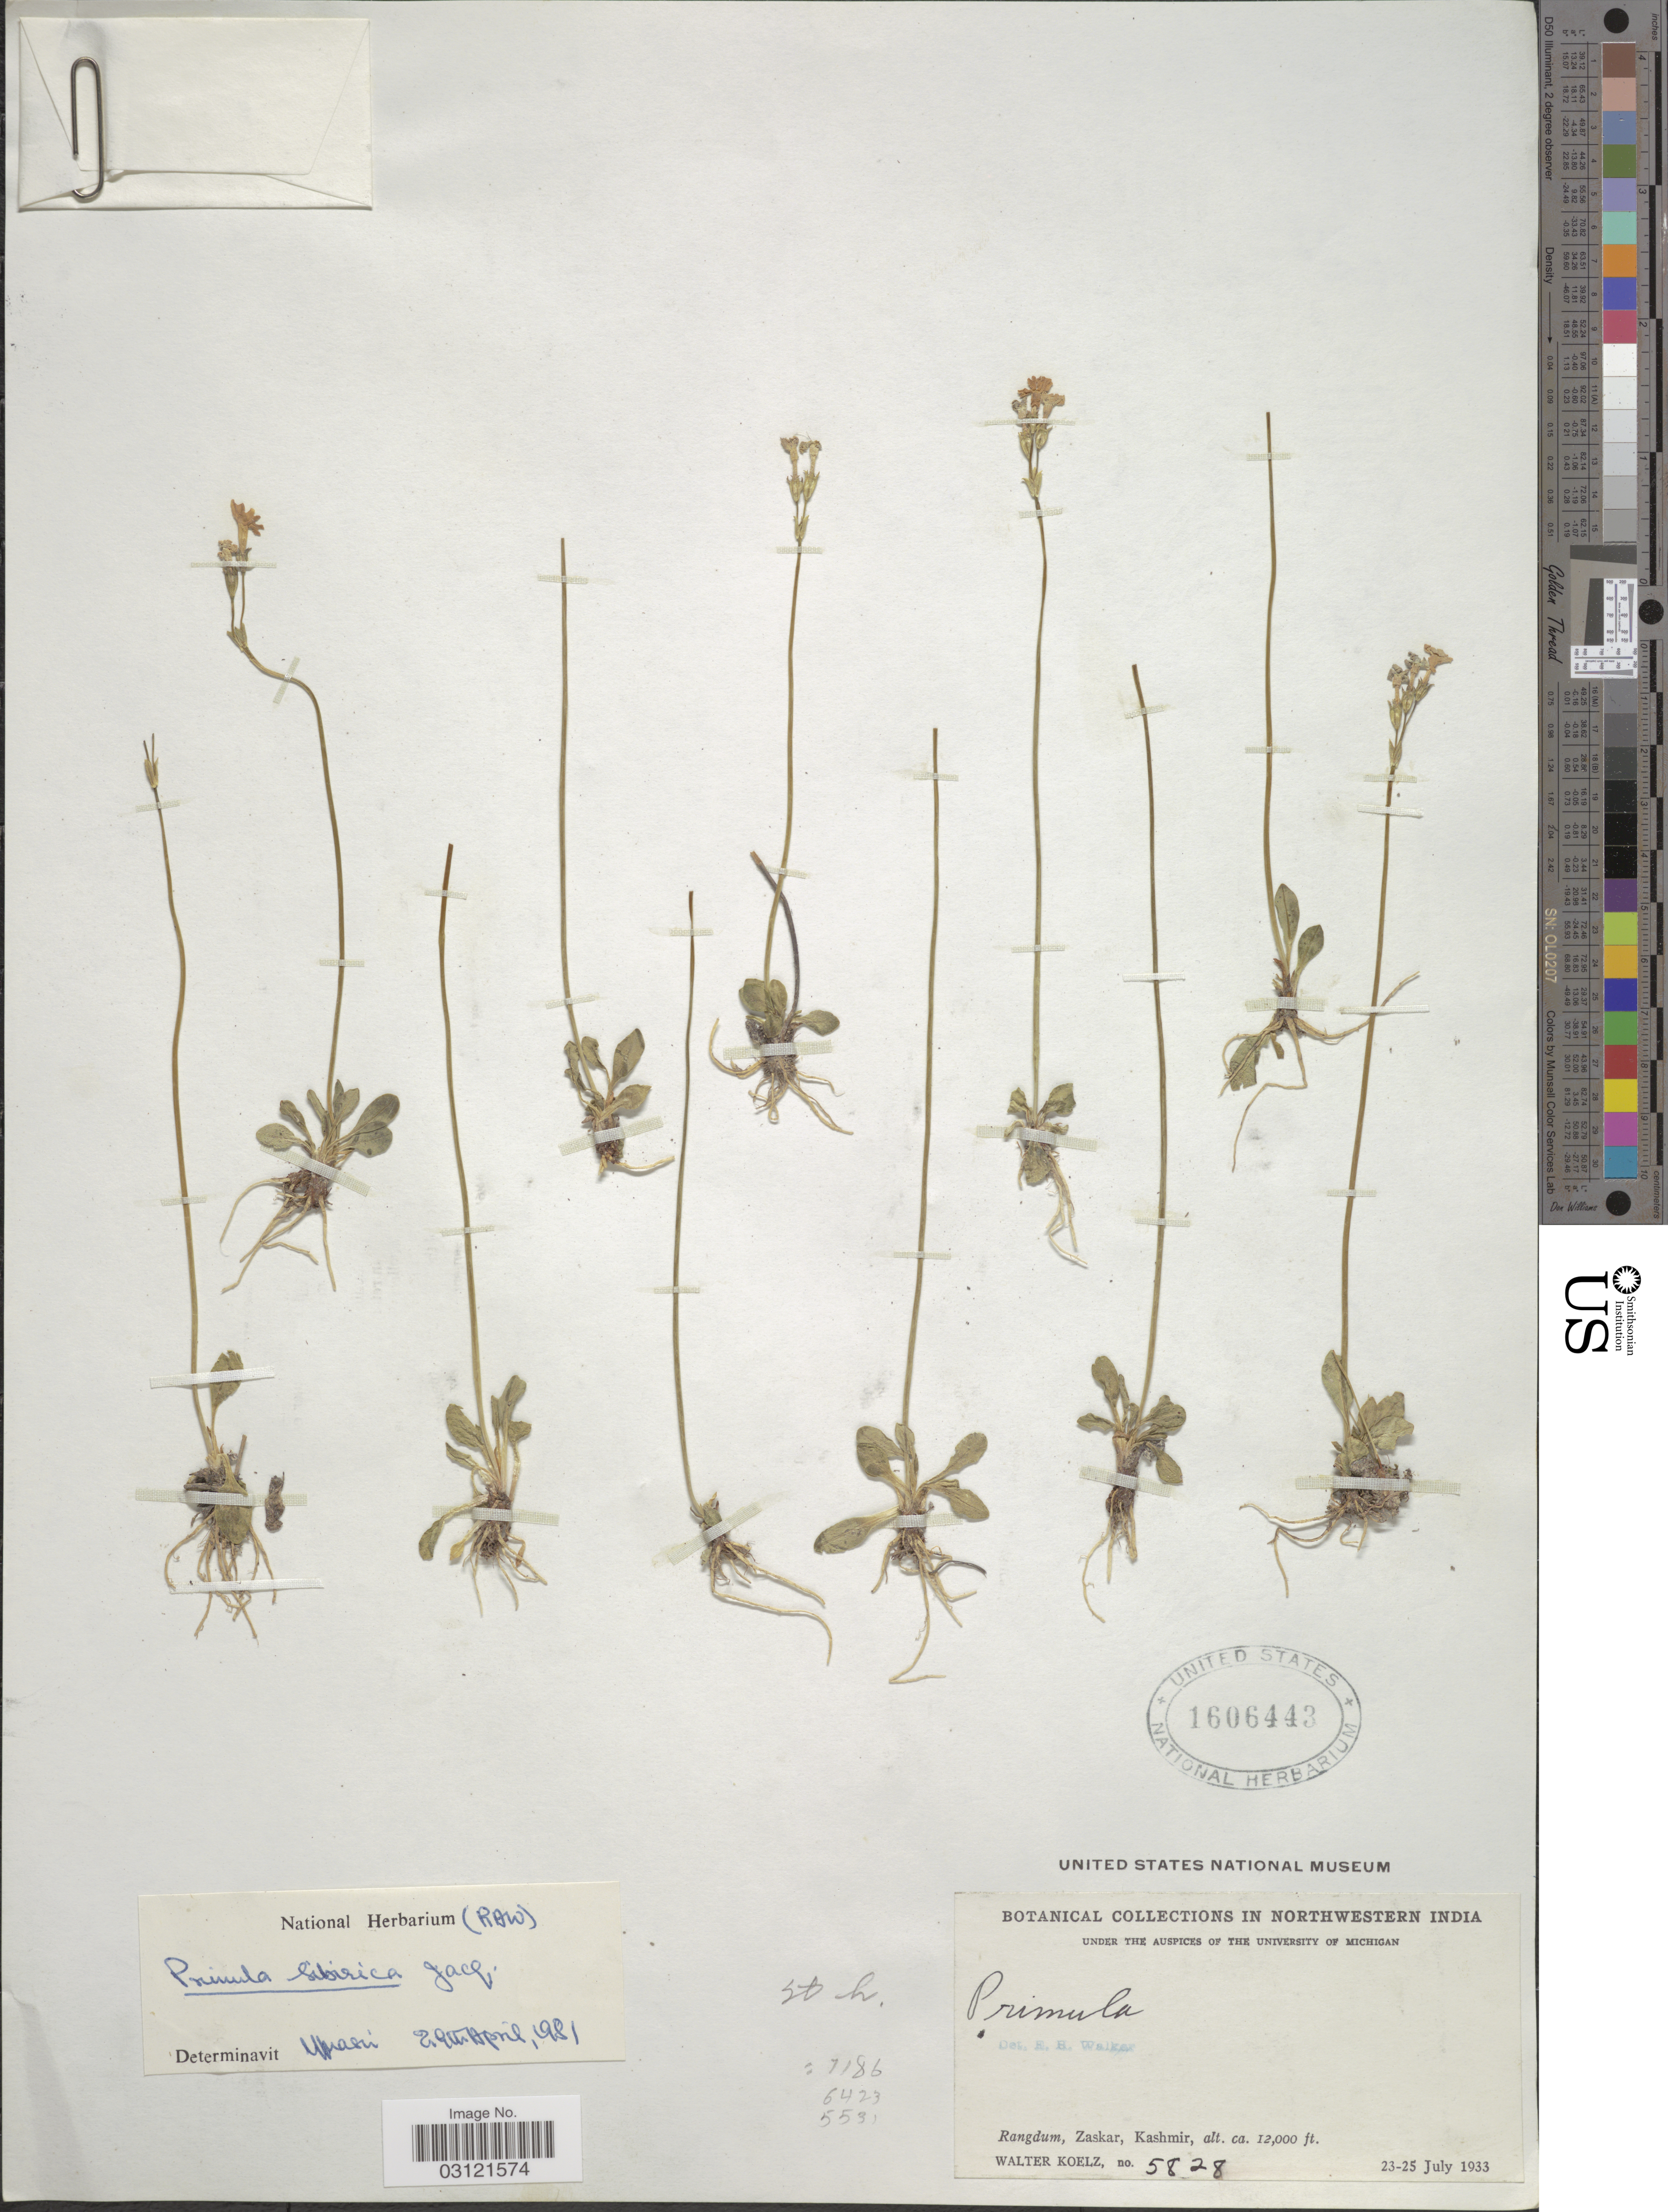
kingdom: Plantae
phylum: Tracheophyta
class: Magnoliopsida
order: Ericales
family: Primulaceae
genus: Primula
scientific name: Primula nutans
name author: Georgi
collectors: W. N. Koelz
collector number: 5828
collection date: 1933-07-23/1933-07-25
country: India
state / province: Jammu and Kashmir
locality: Northwestern India, Guling, Rangdum, Zaskar, Kashmir.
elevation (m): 3658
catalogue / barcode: US 1606443